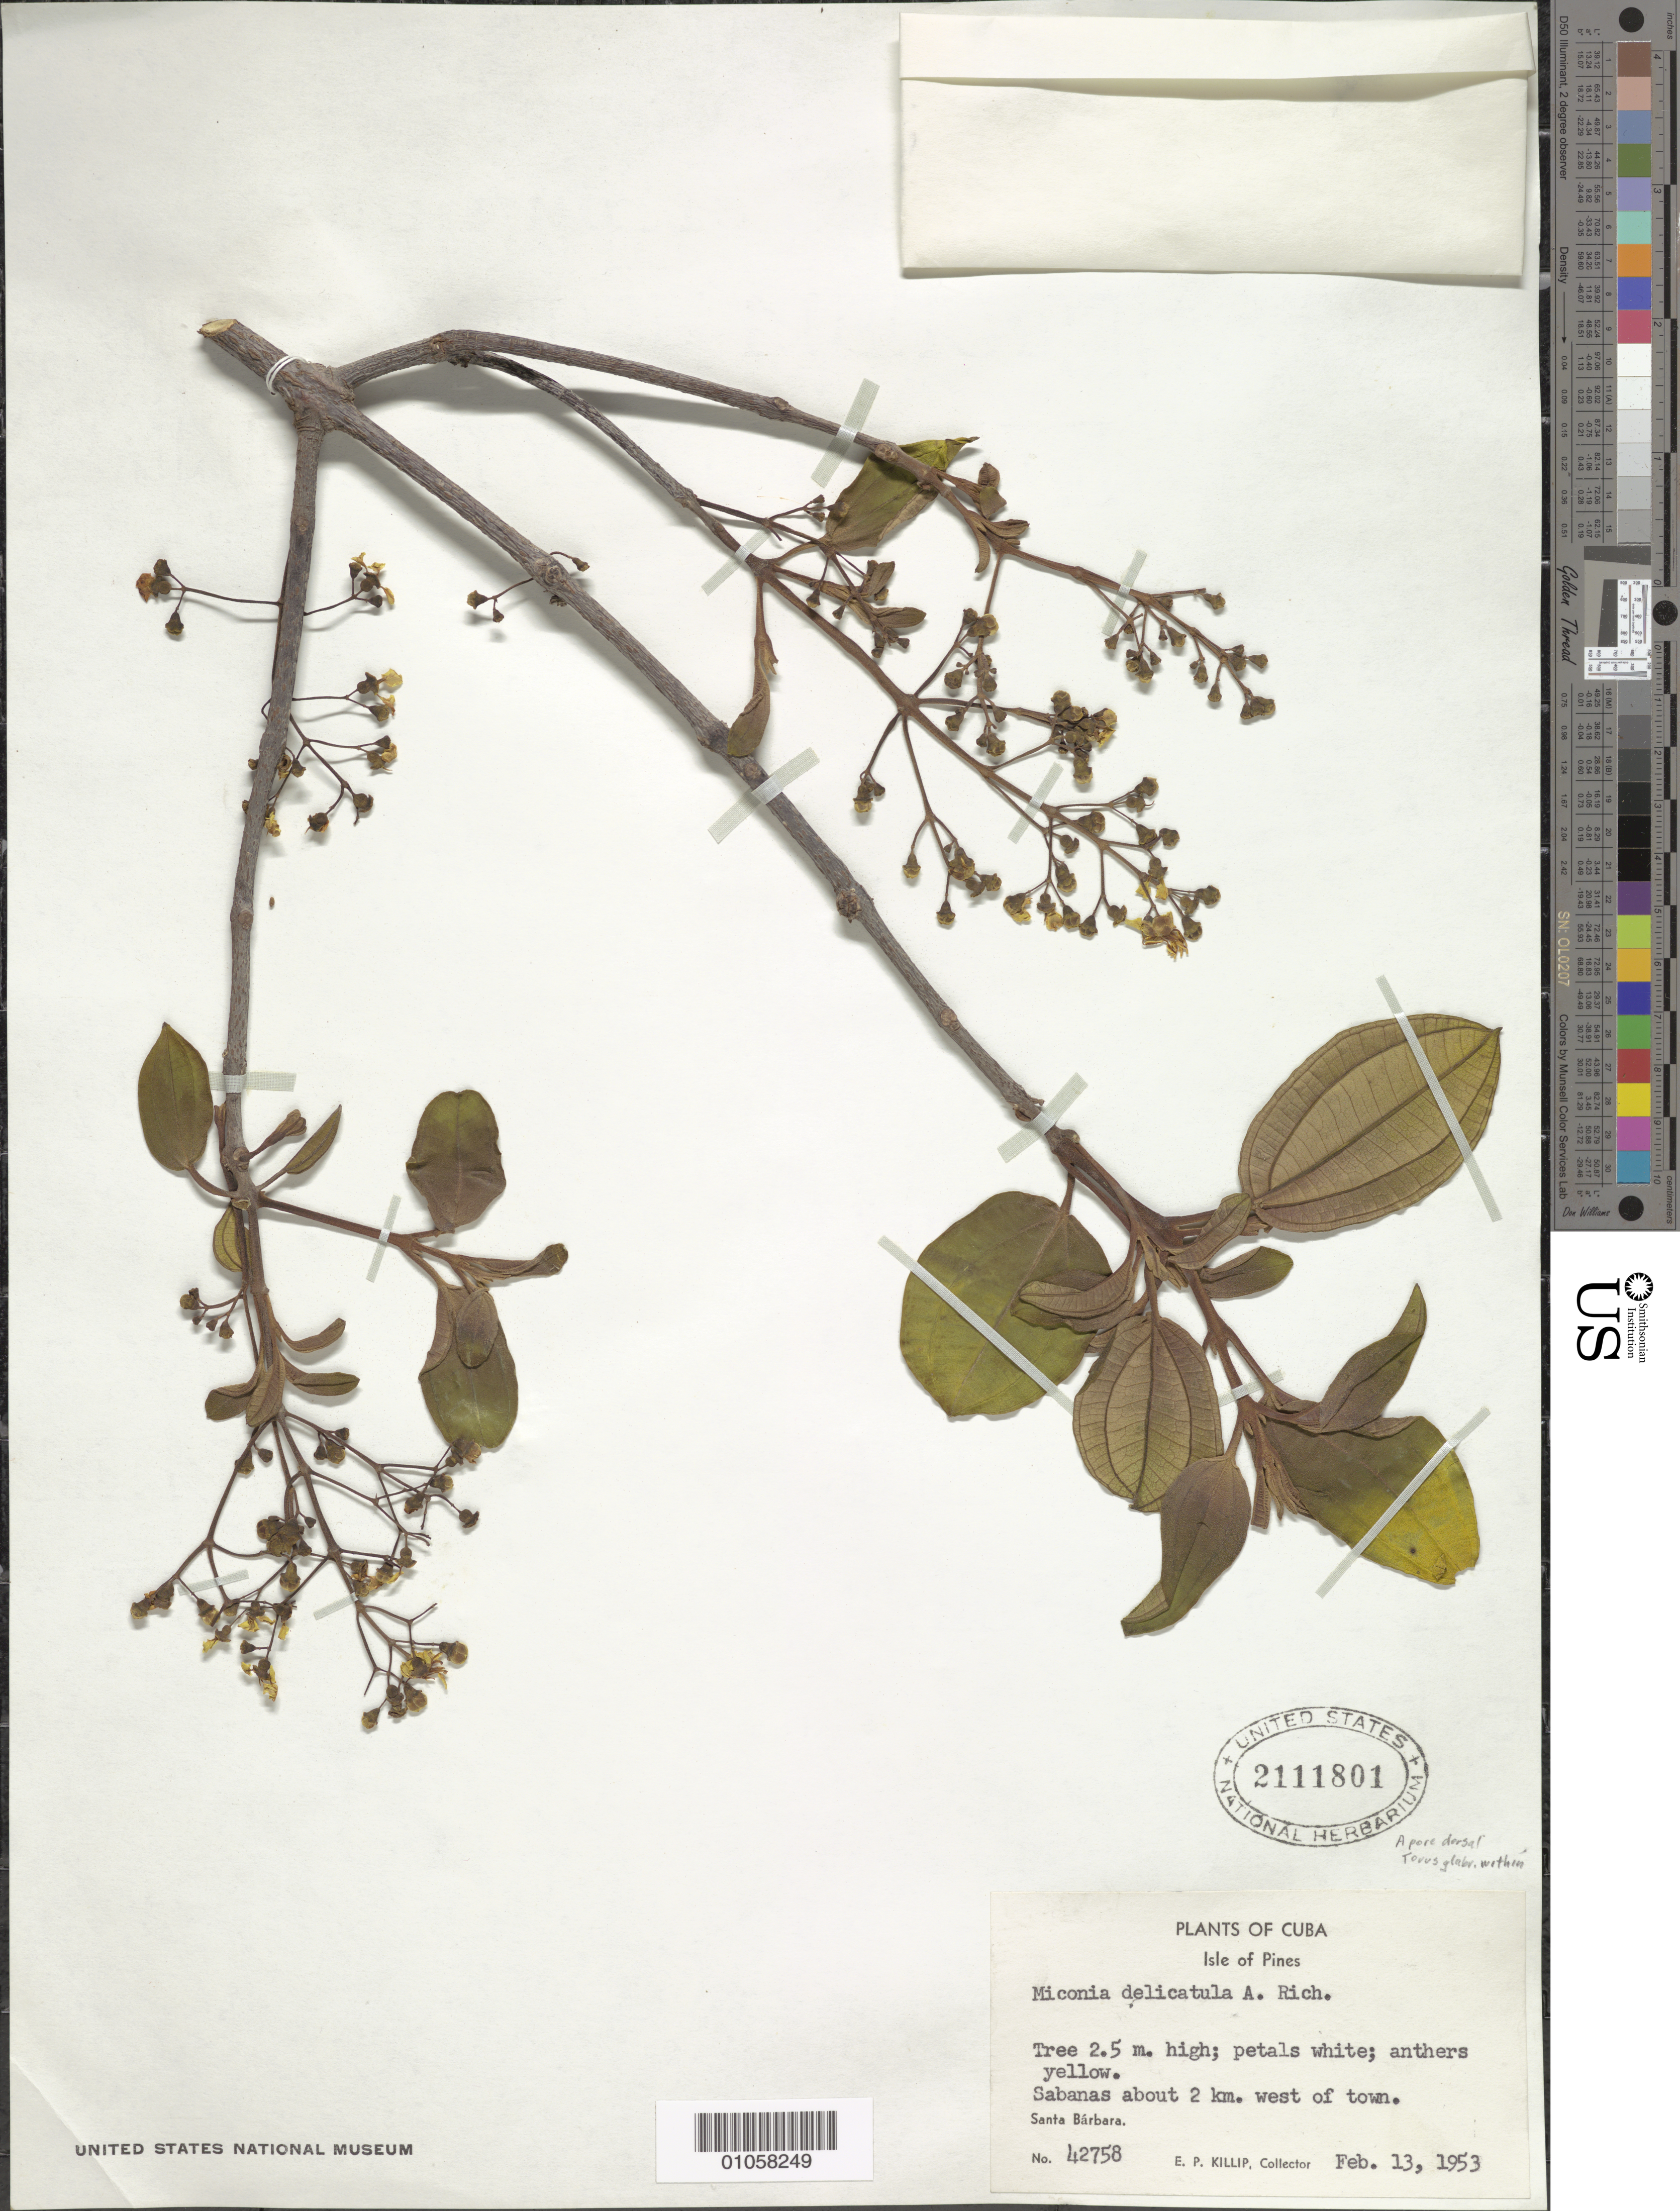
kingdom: Plantae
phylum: Tracheophyta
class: Magnoliopsida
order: Myrtales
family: Melastomataceae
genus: Miconia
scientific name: Miconia delicatula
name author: A. Rich.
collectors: E. P. Killip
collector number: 42758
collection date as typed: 13 Feb 1953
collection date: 1953-02-13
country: Cuba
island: Isla de la Juventud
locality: Isle of Pines, Santa Barbara, savannas 2 km W of town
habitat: Savannas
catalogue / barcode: US 2111801